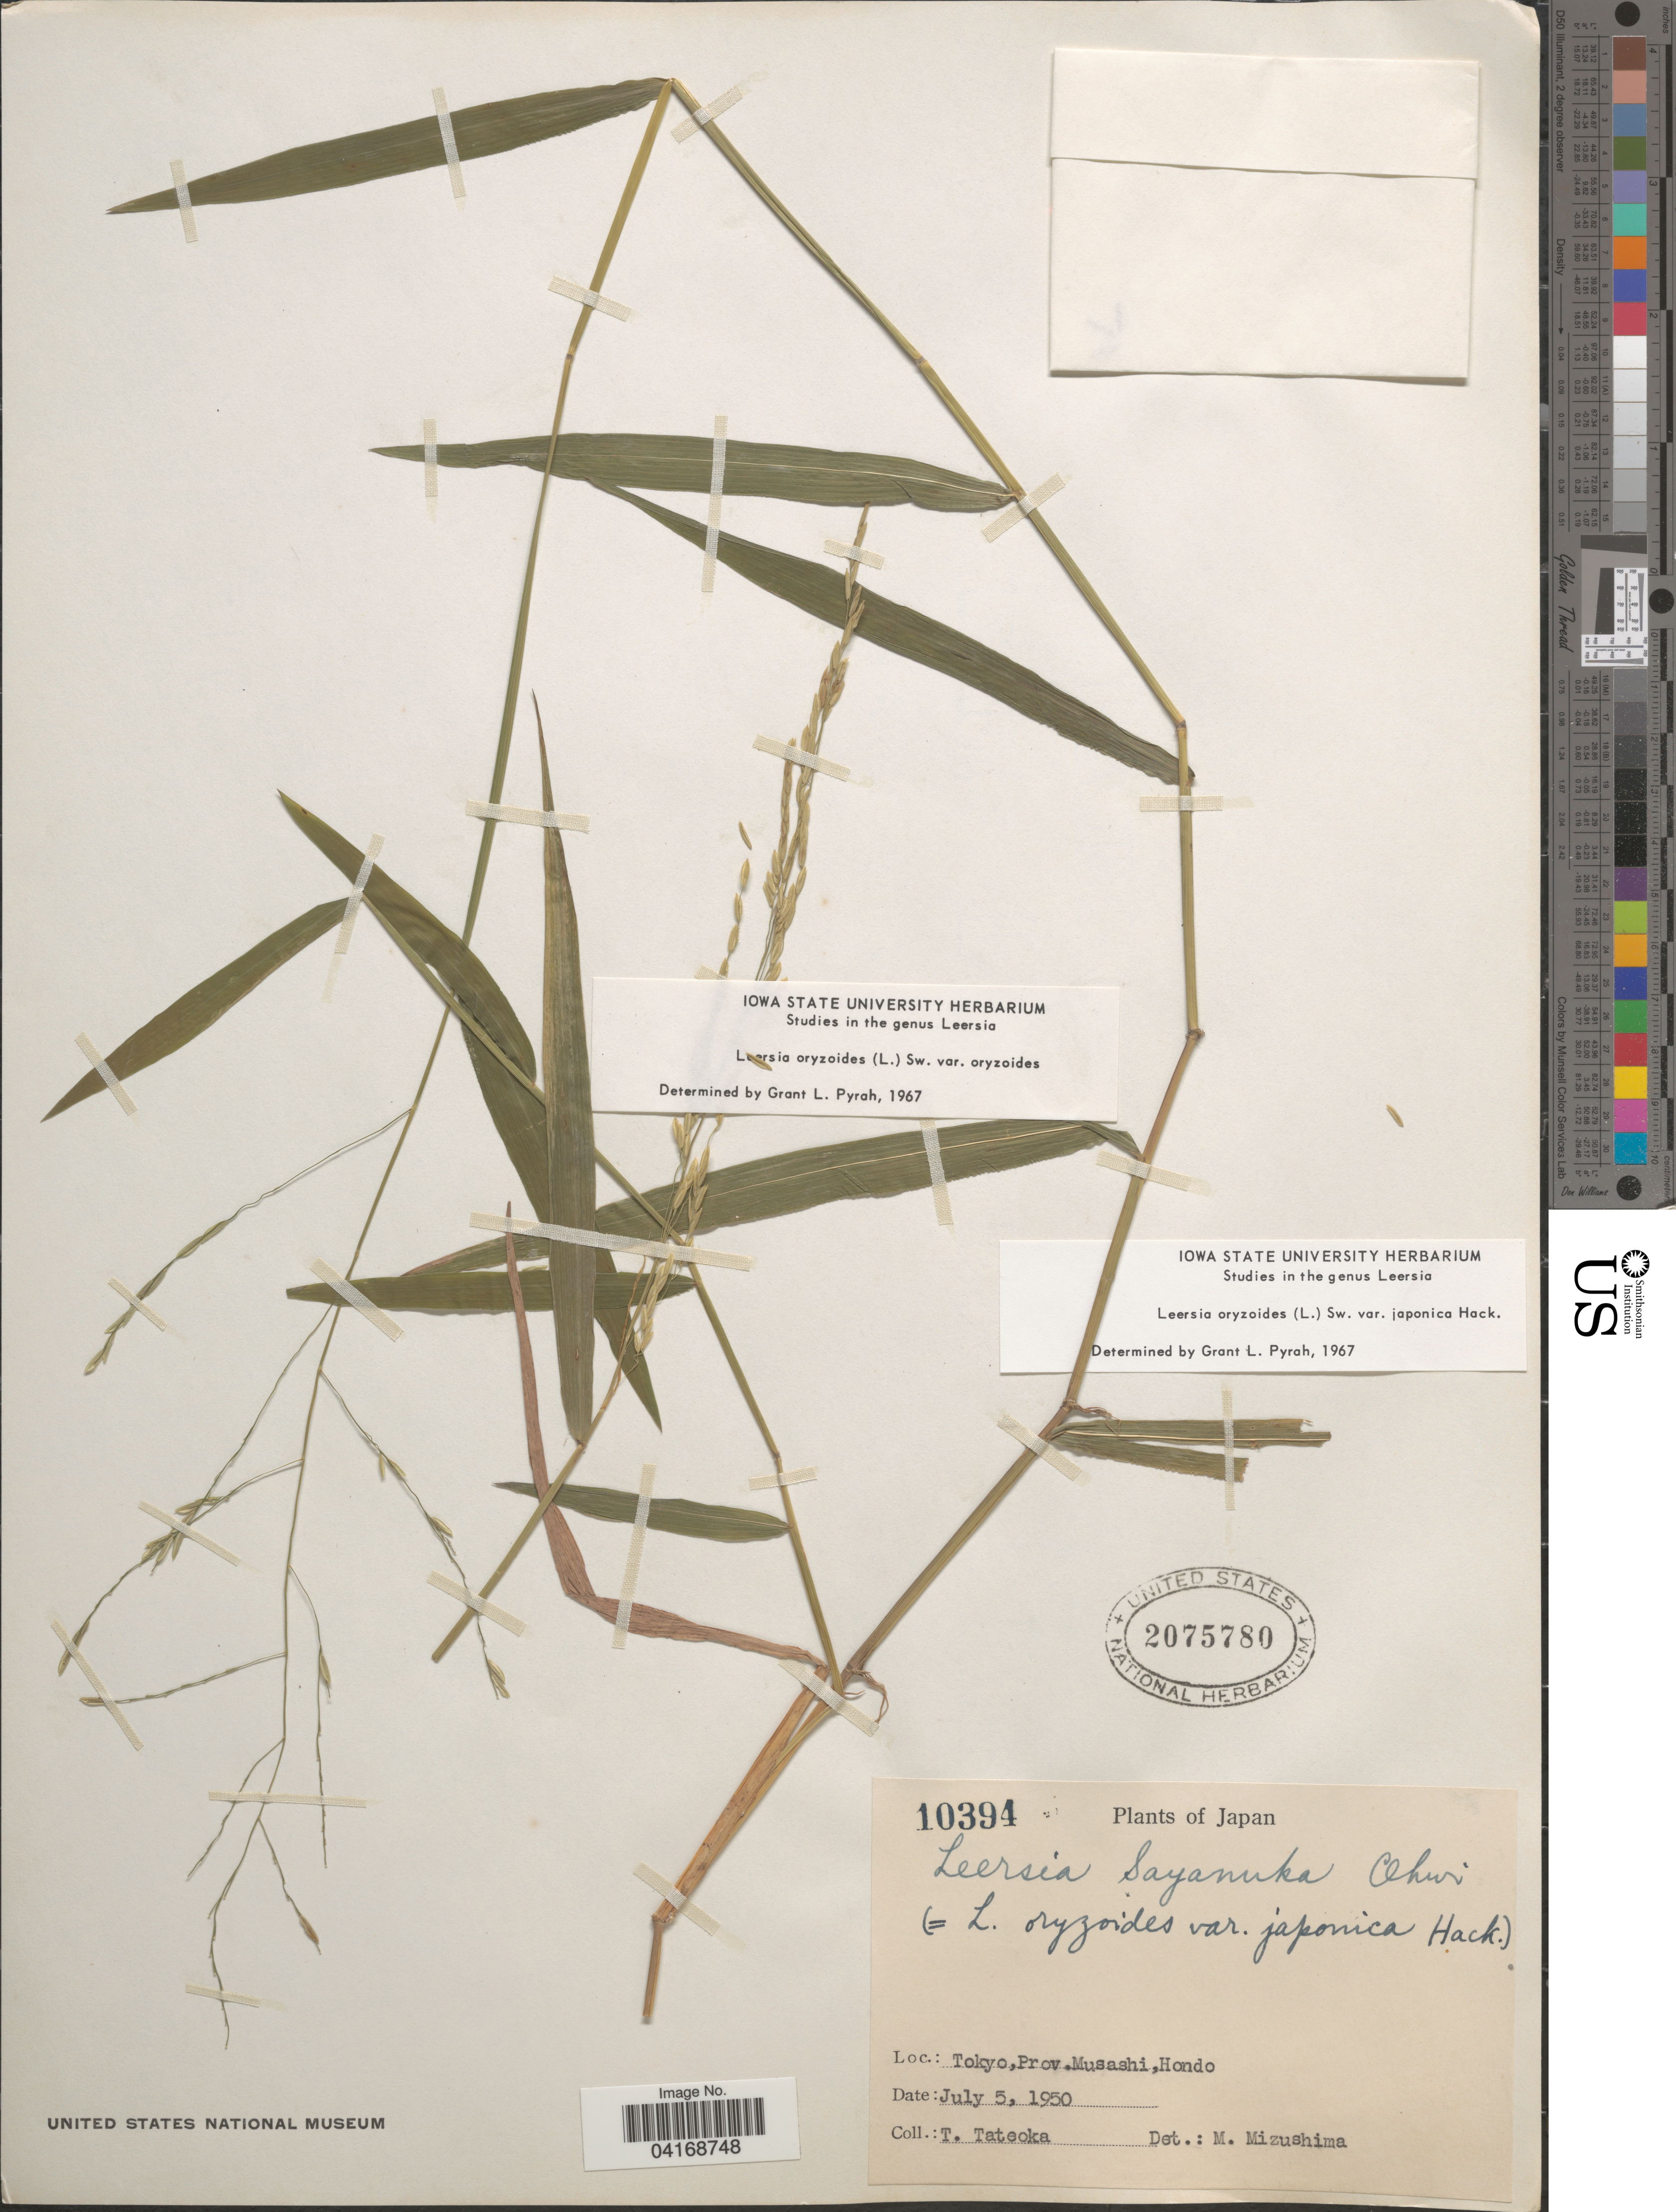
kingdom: Plantae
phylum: Tracheophyta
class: Liliopsida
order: Poales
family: Poaceae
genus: Leersia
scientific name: Leersia oryzoides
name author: (L.) Sw.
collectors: T. Tateoka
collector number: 10394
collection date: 1950-07-05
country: Japan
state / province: Tokyo, Federal City of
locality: Prov. Musashi, Hondo.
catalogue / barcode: US 2075780